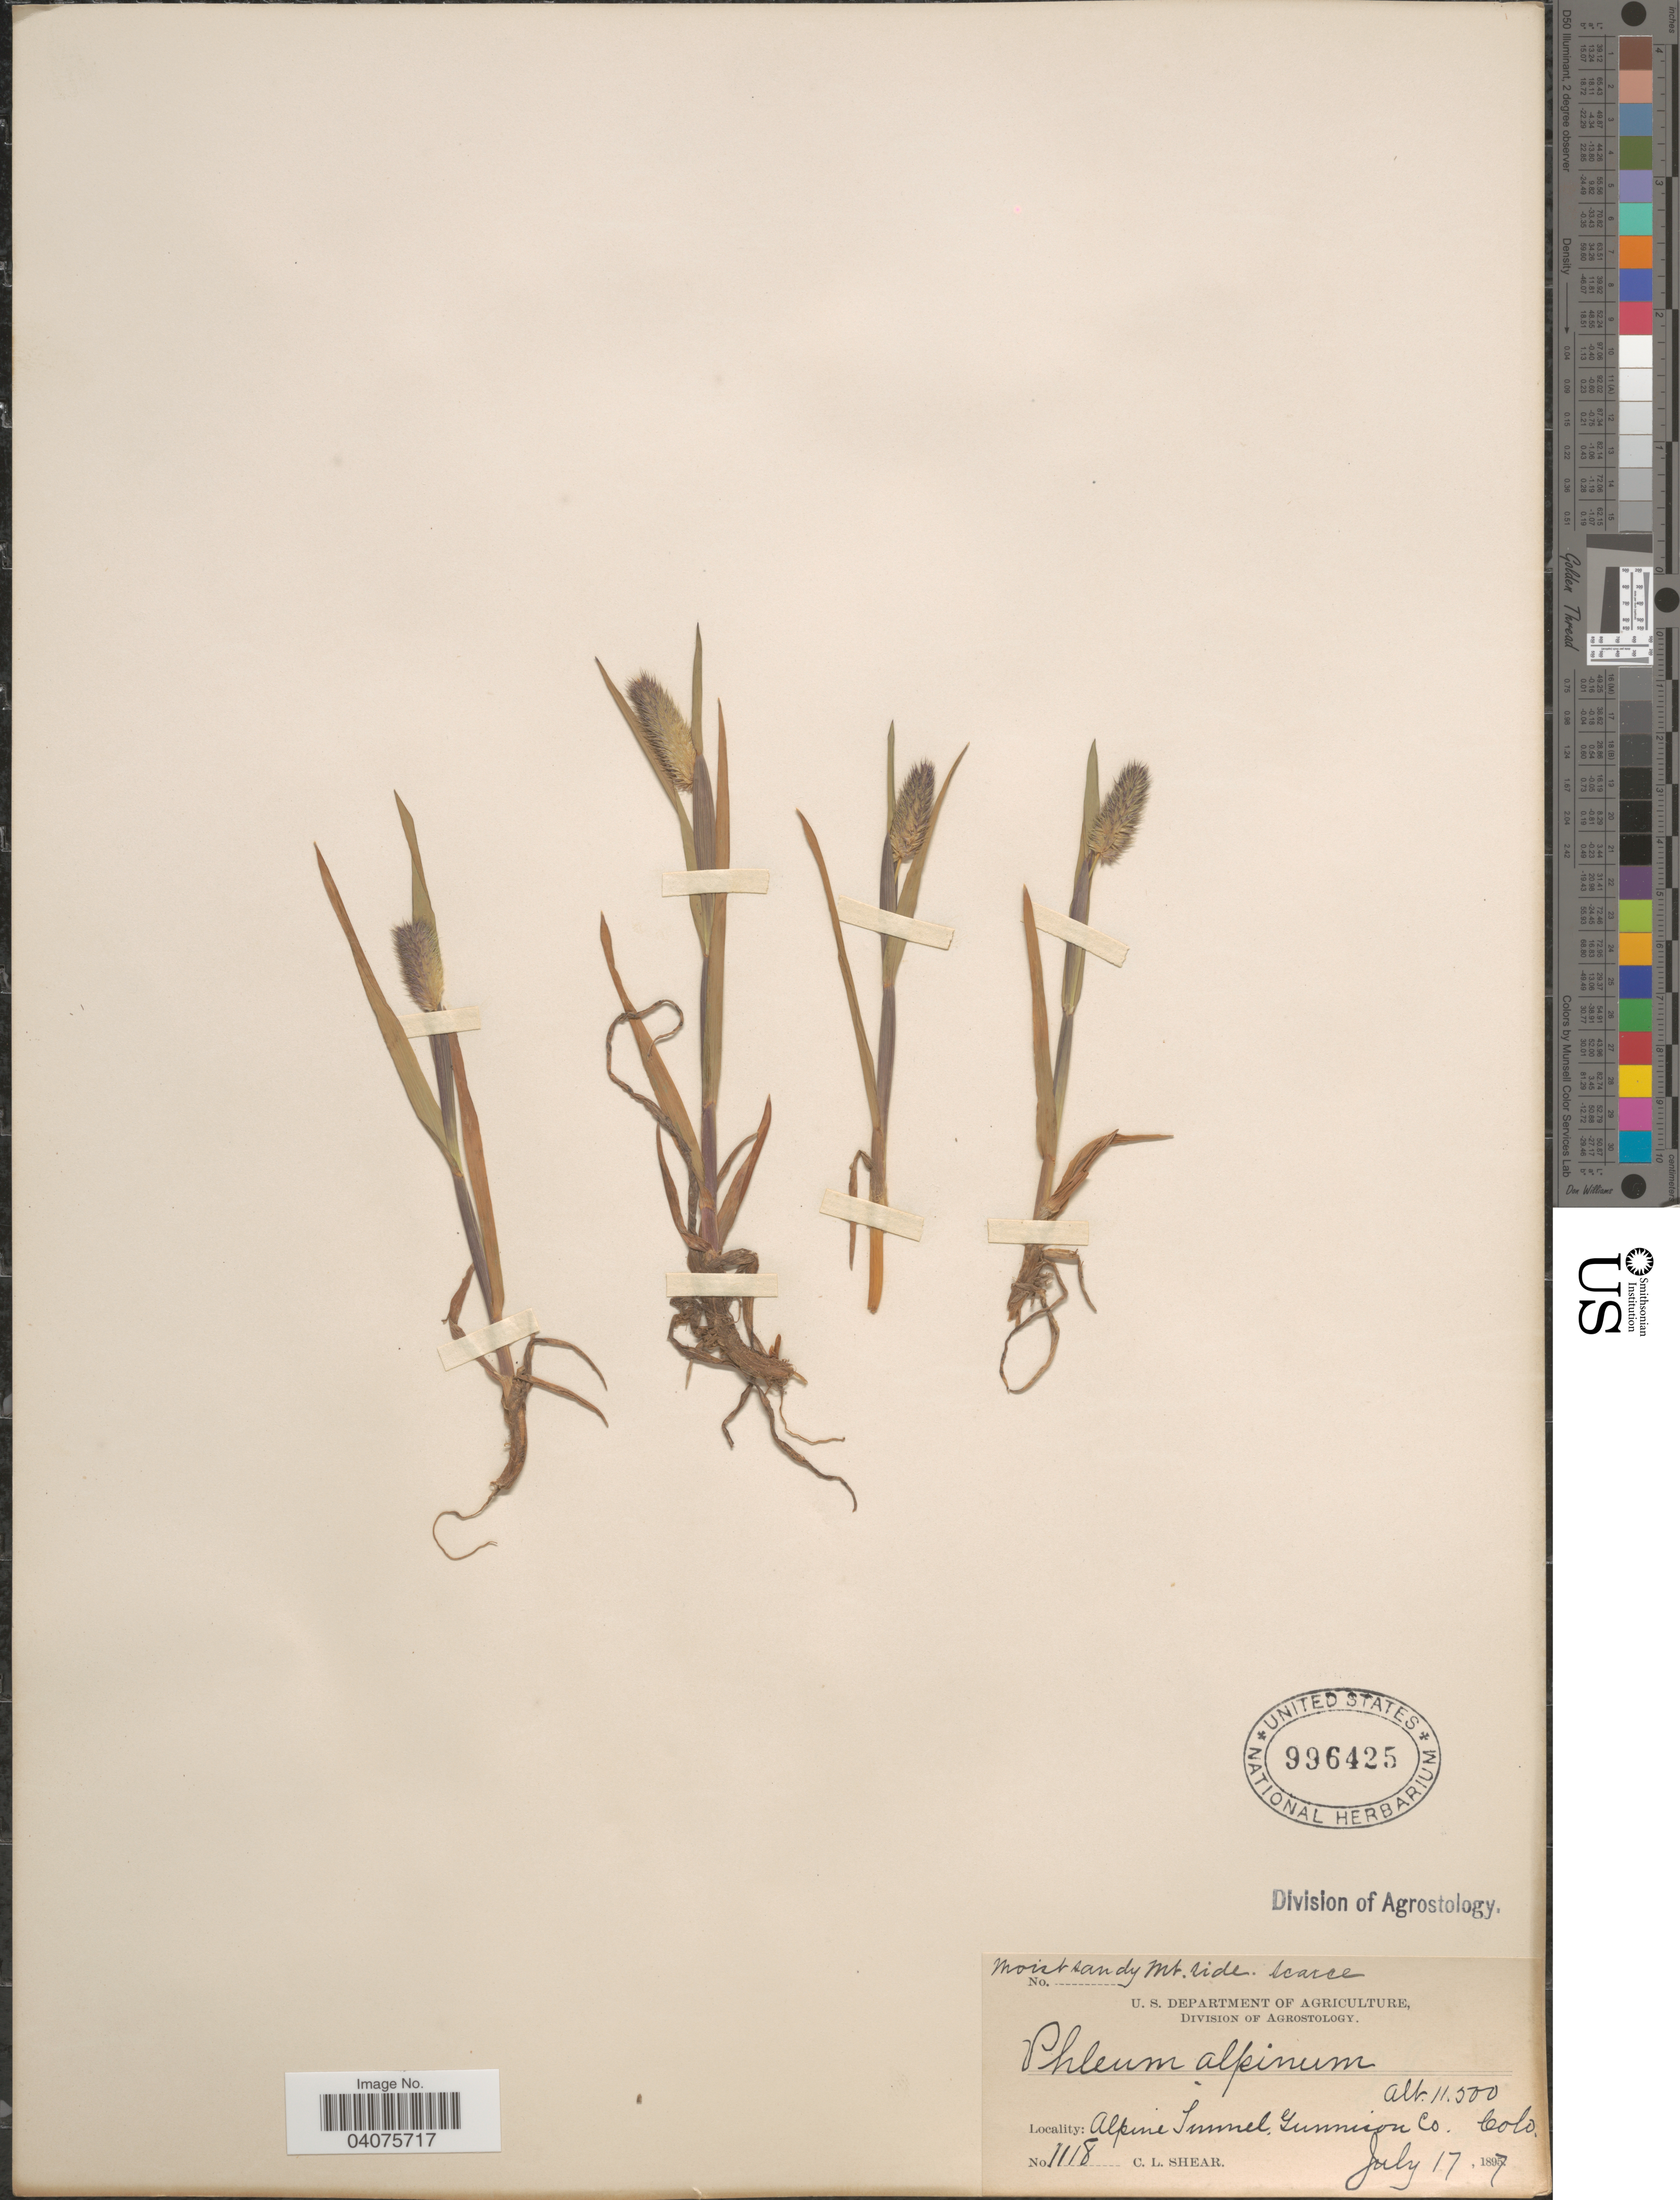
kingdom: Plantae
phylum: Tracheophyta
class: Liliopsida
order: Poales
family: Poaceae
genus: Phleum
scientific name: Phleum alpinum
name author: L.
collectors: C. L. Shear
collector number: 1118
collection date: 1897-07-17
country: United States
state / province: Colorado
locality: Alpine Tunnel, Gunnison Co.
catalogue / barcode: US 996425